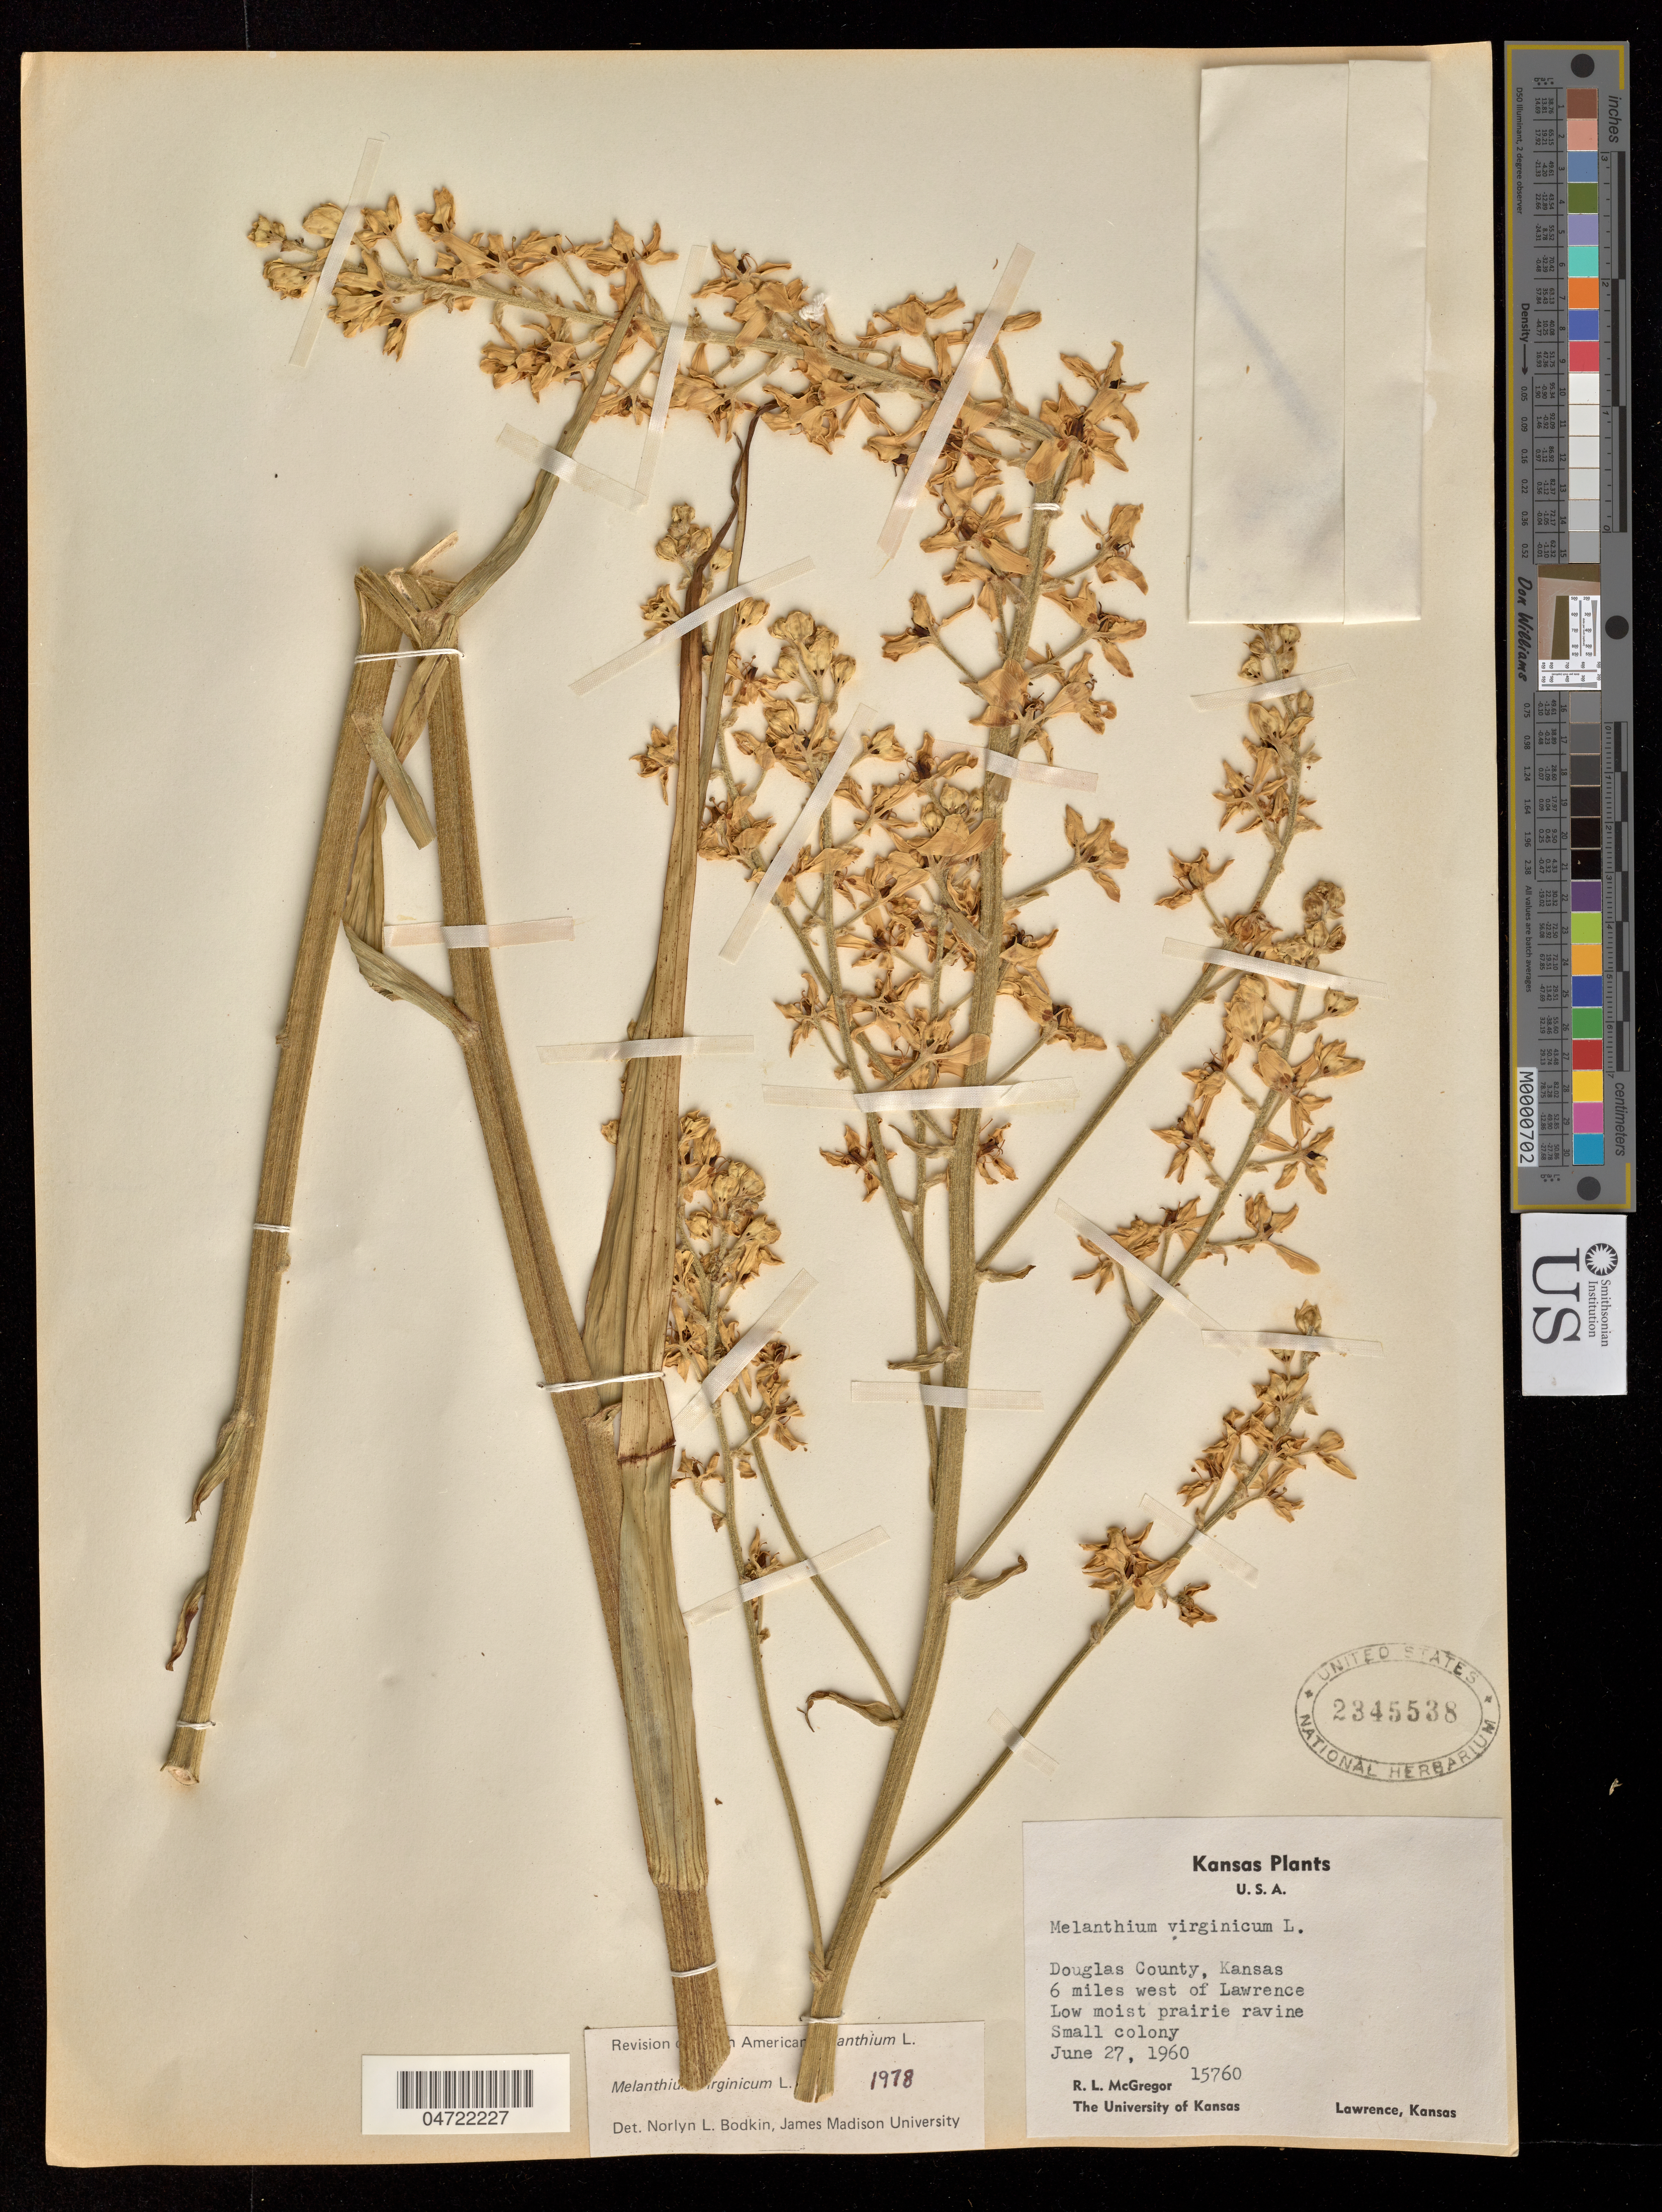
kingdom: Plantae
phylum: Tracheophyta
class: Liliopsida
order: Liliales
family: Melanthiaceae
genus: Melanthium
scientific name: Melanthium virginicum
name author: L.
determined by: Bodkin, N. L.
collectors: R. McGregor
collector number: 15760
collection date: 1960-06-27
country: United States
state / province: Kansas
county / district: Douglas County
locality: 6 miles west of Lawrence, Bluestem prairie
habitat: Low moist prairie ravine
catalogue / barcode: US 2345538